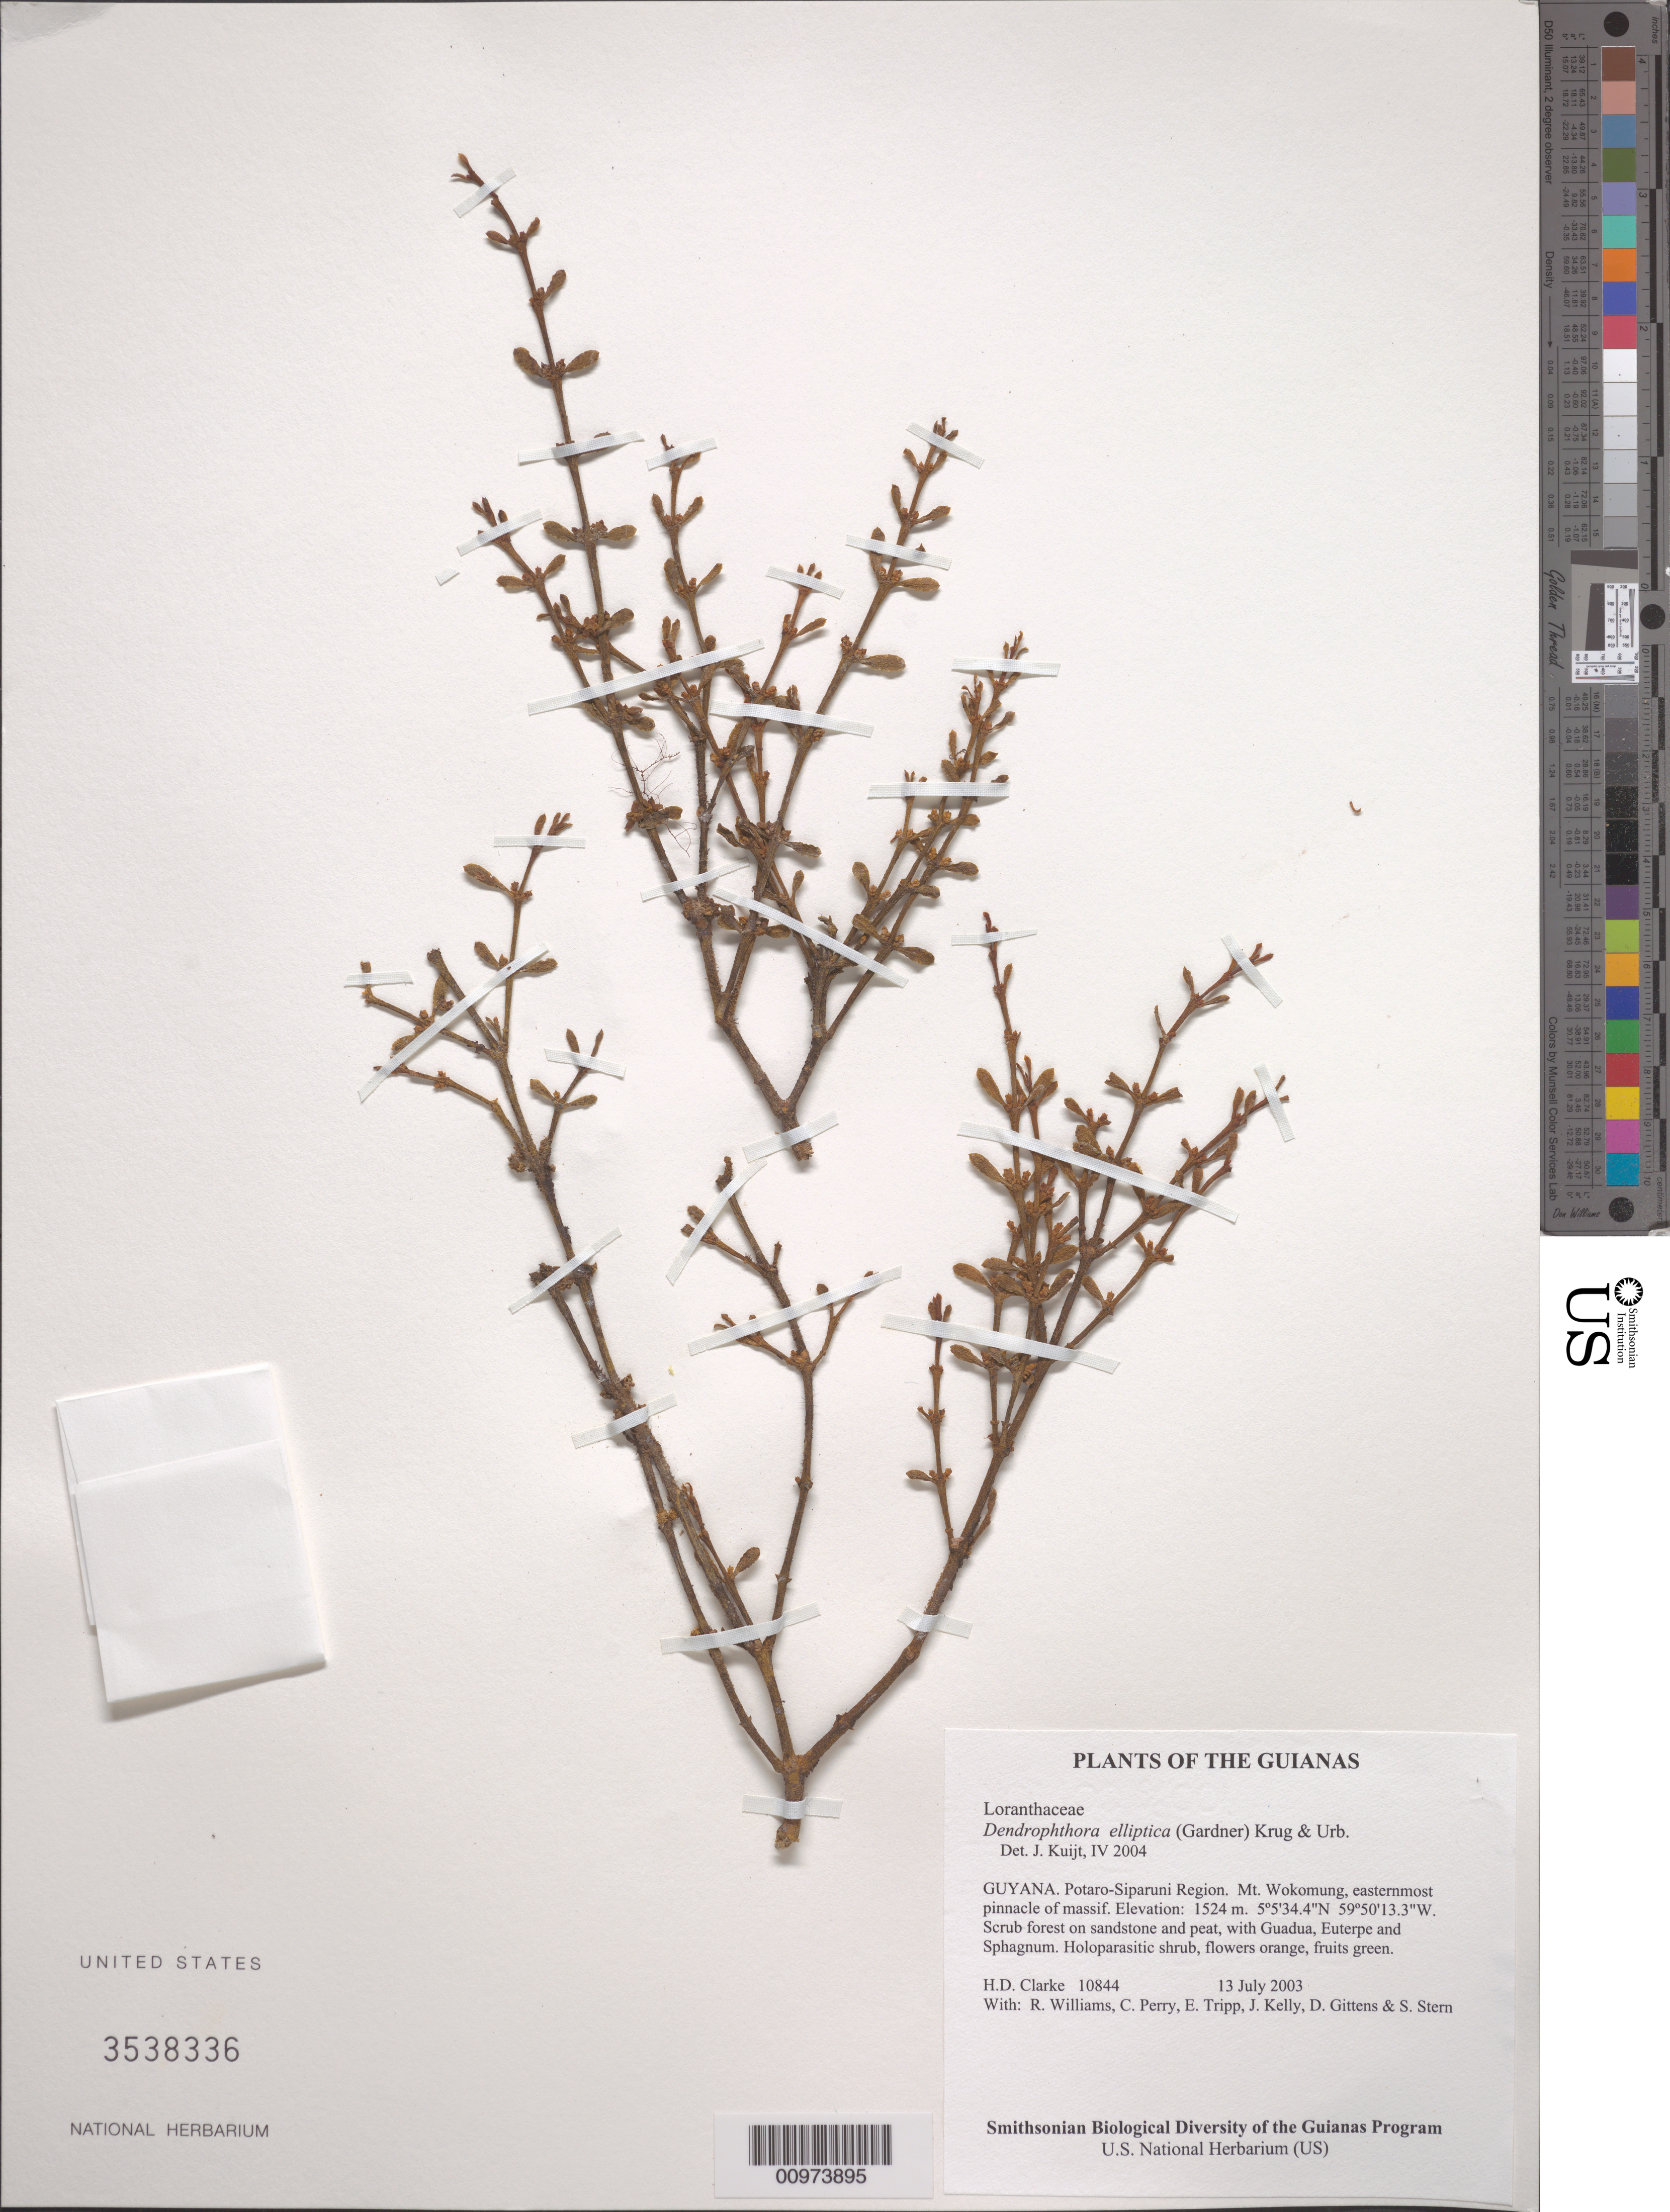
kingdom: Plantae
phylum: Tracheophyta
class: Magnoliopsida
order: Santalales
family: Viscaceae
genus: Dendrophthora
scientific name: Dendrophthora elliptica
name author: (Gardner) Krug & Urb.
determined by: Kuijt, Job, (CANADA)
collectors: H. D. Clarke, R. Williams, C. Perry, E. Tripp, J. Kelly, D. Gittens & S. R. Stern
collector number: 10844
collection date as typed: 13 July 2003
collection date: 2003-07-13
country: Guyana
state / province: Potaro-Siparuni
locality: Mt. Wokomung, easternmost pinnacle of massif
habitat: Scrub forest on sandstone and peat, with Guadua, Euterpe and Sphagnum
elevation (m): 1524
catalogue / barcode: US 3538336